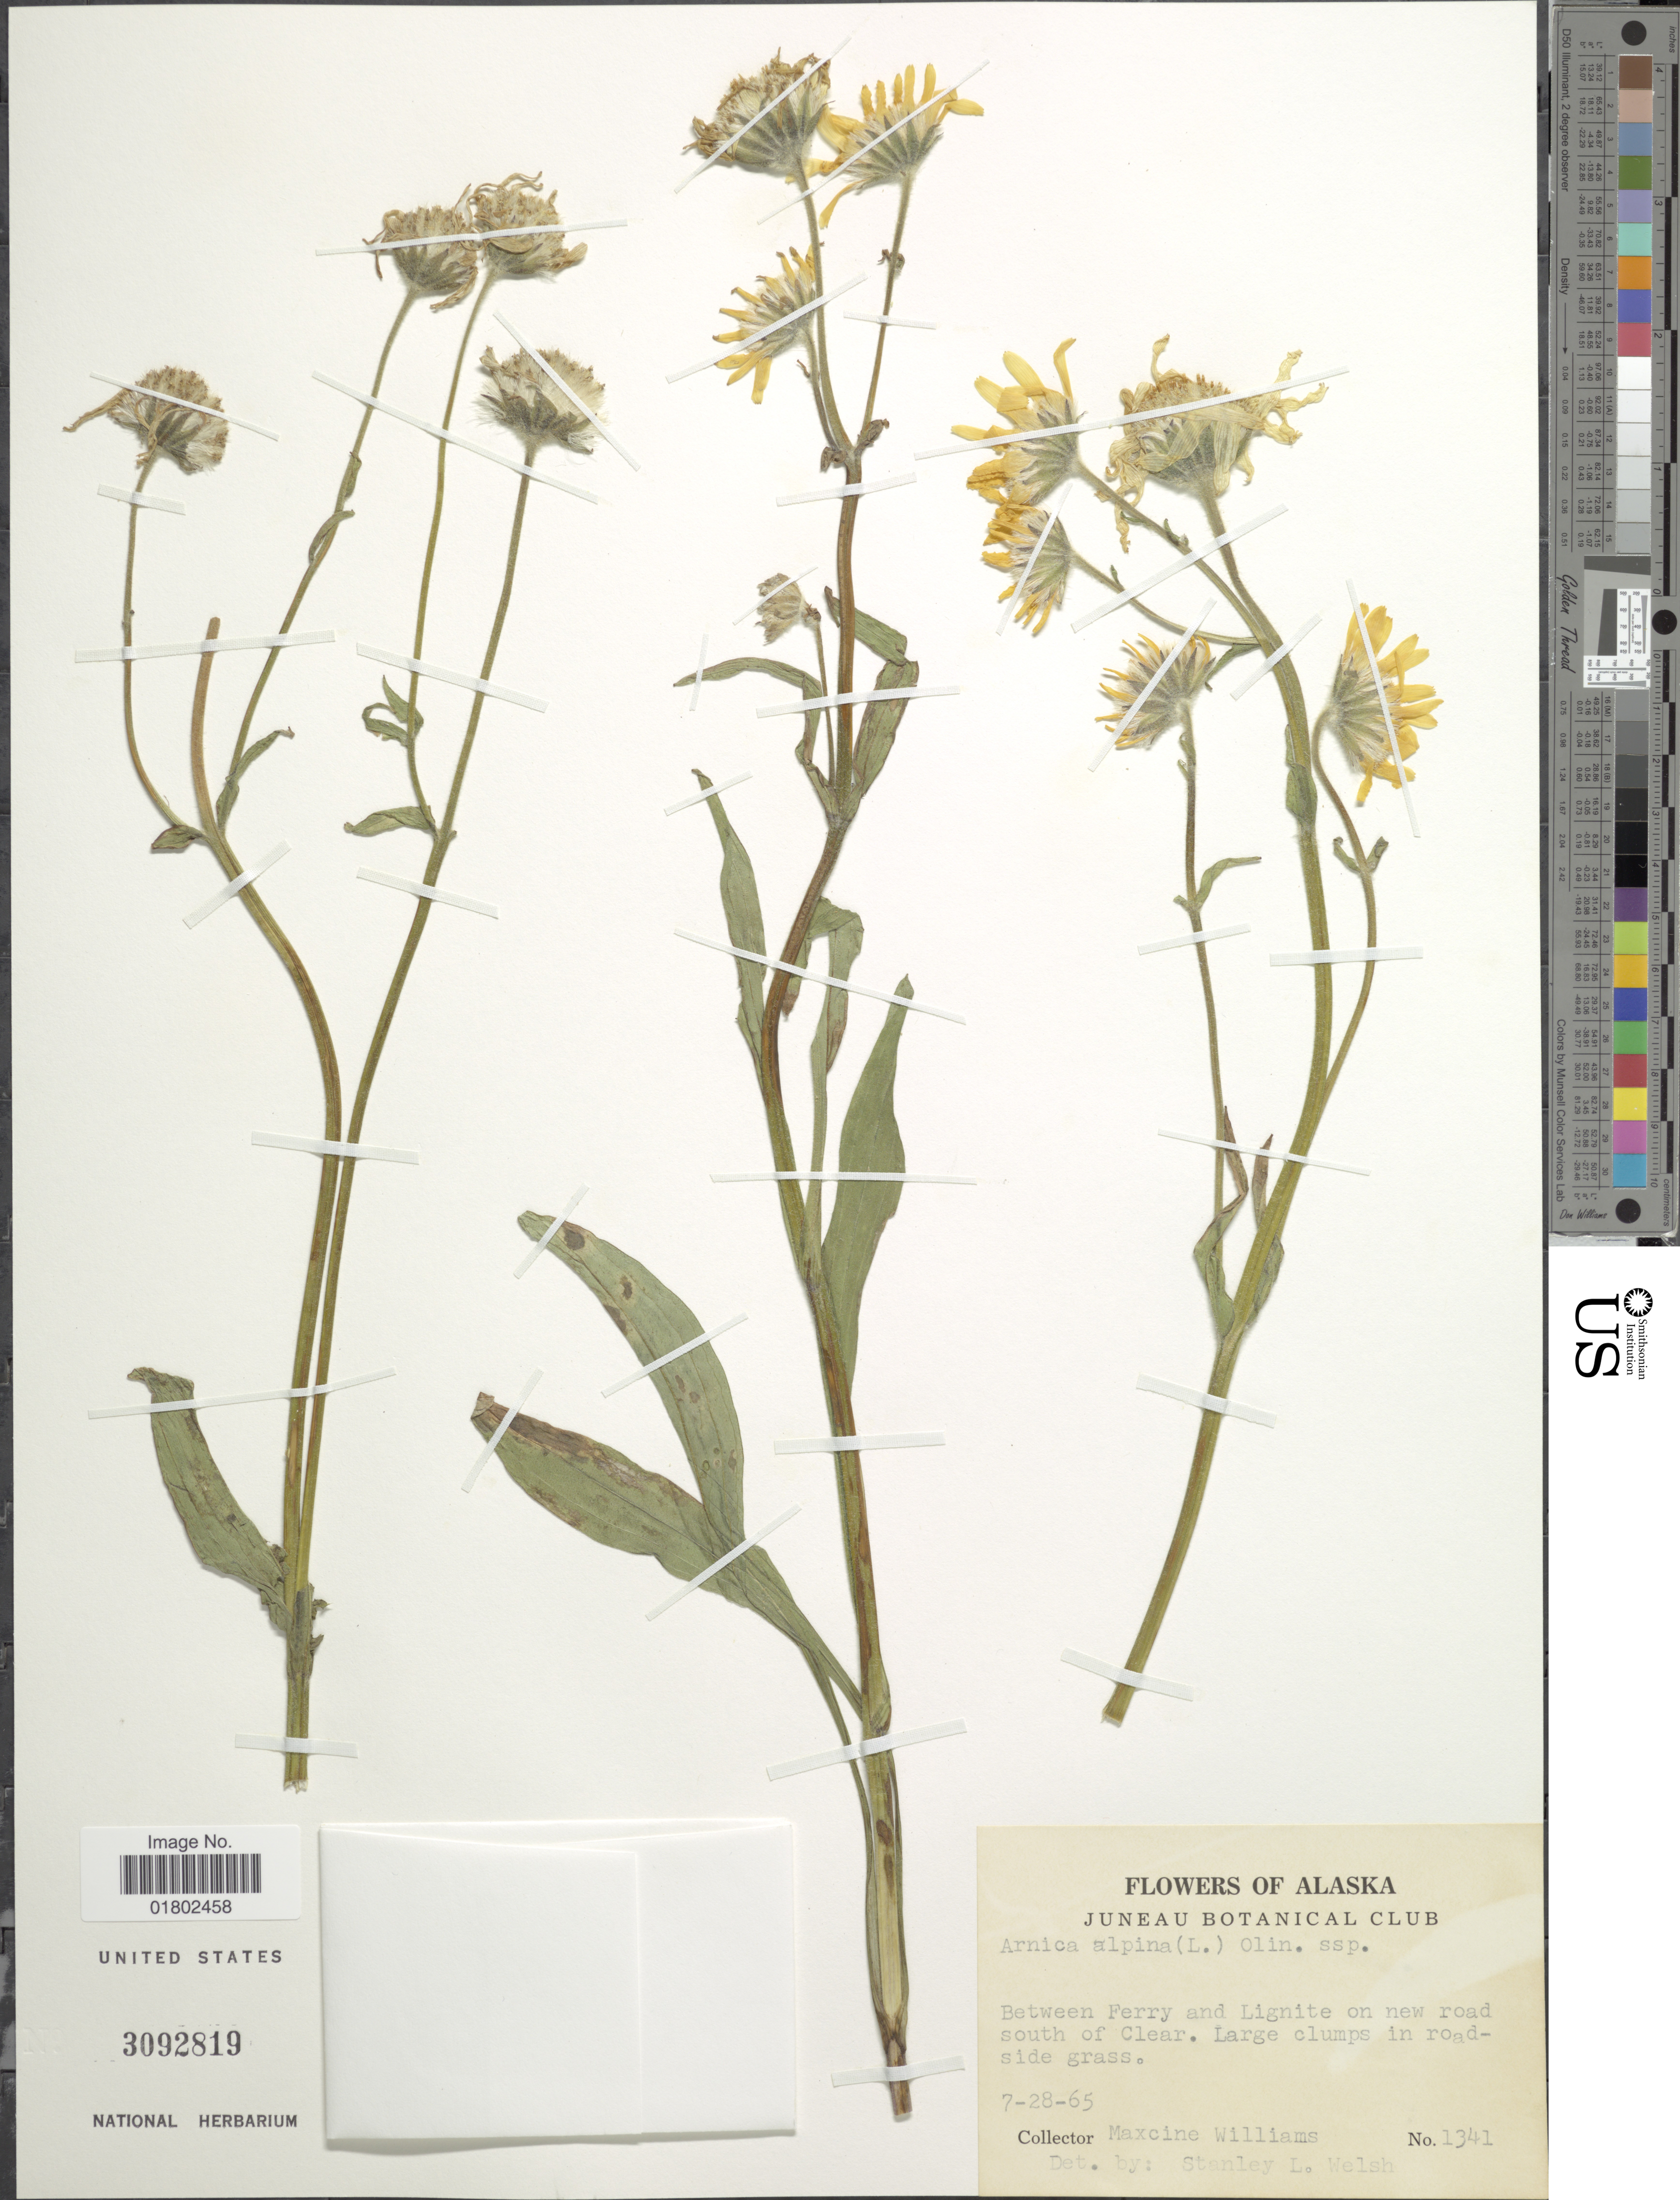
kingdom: Plantae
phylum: Tracheophyta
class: Magnoliopsida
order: Asterales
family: Asteraceae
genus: Arnica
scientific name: Arnica amplexifolia subsp. genuina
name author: Maguire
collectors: Mr. Williams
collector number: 1341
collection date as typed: Transcribed d/m/y: 28/7/65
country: United States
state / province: Alaska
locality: Between Ferry and Lignite on new road south of Clear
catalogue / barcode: US 3092819